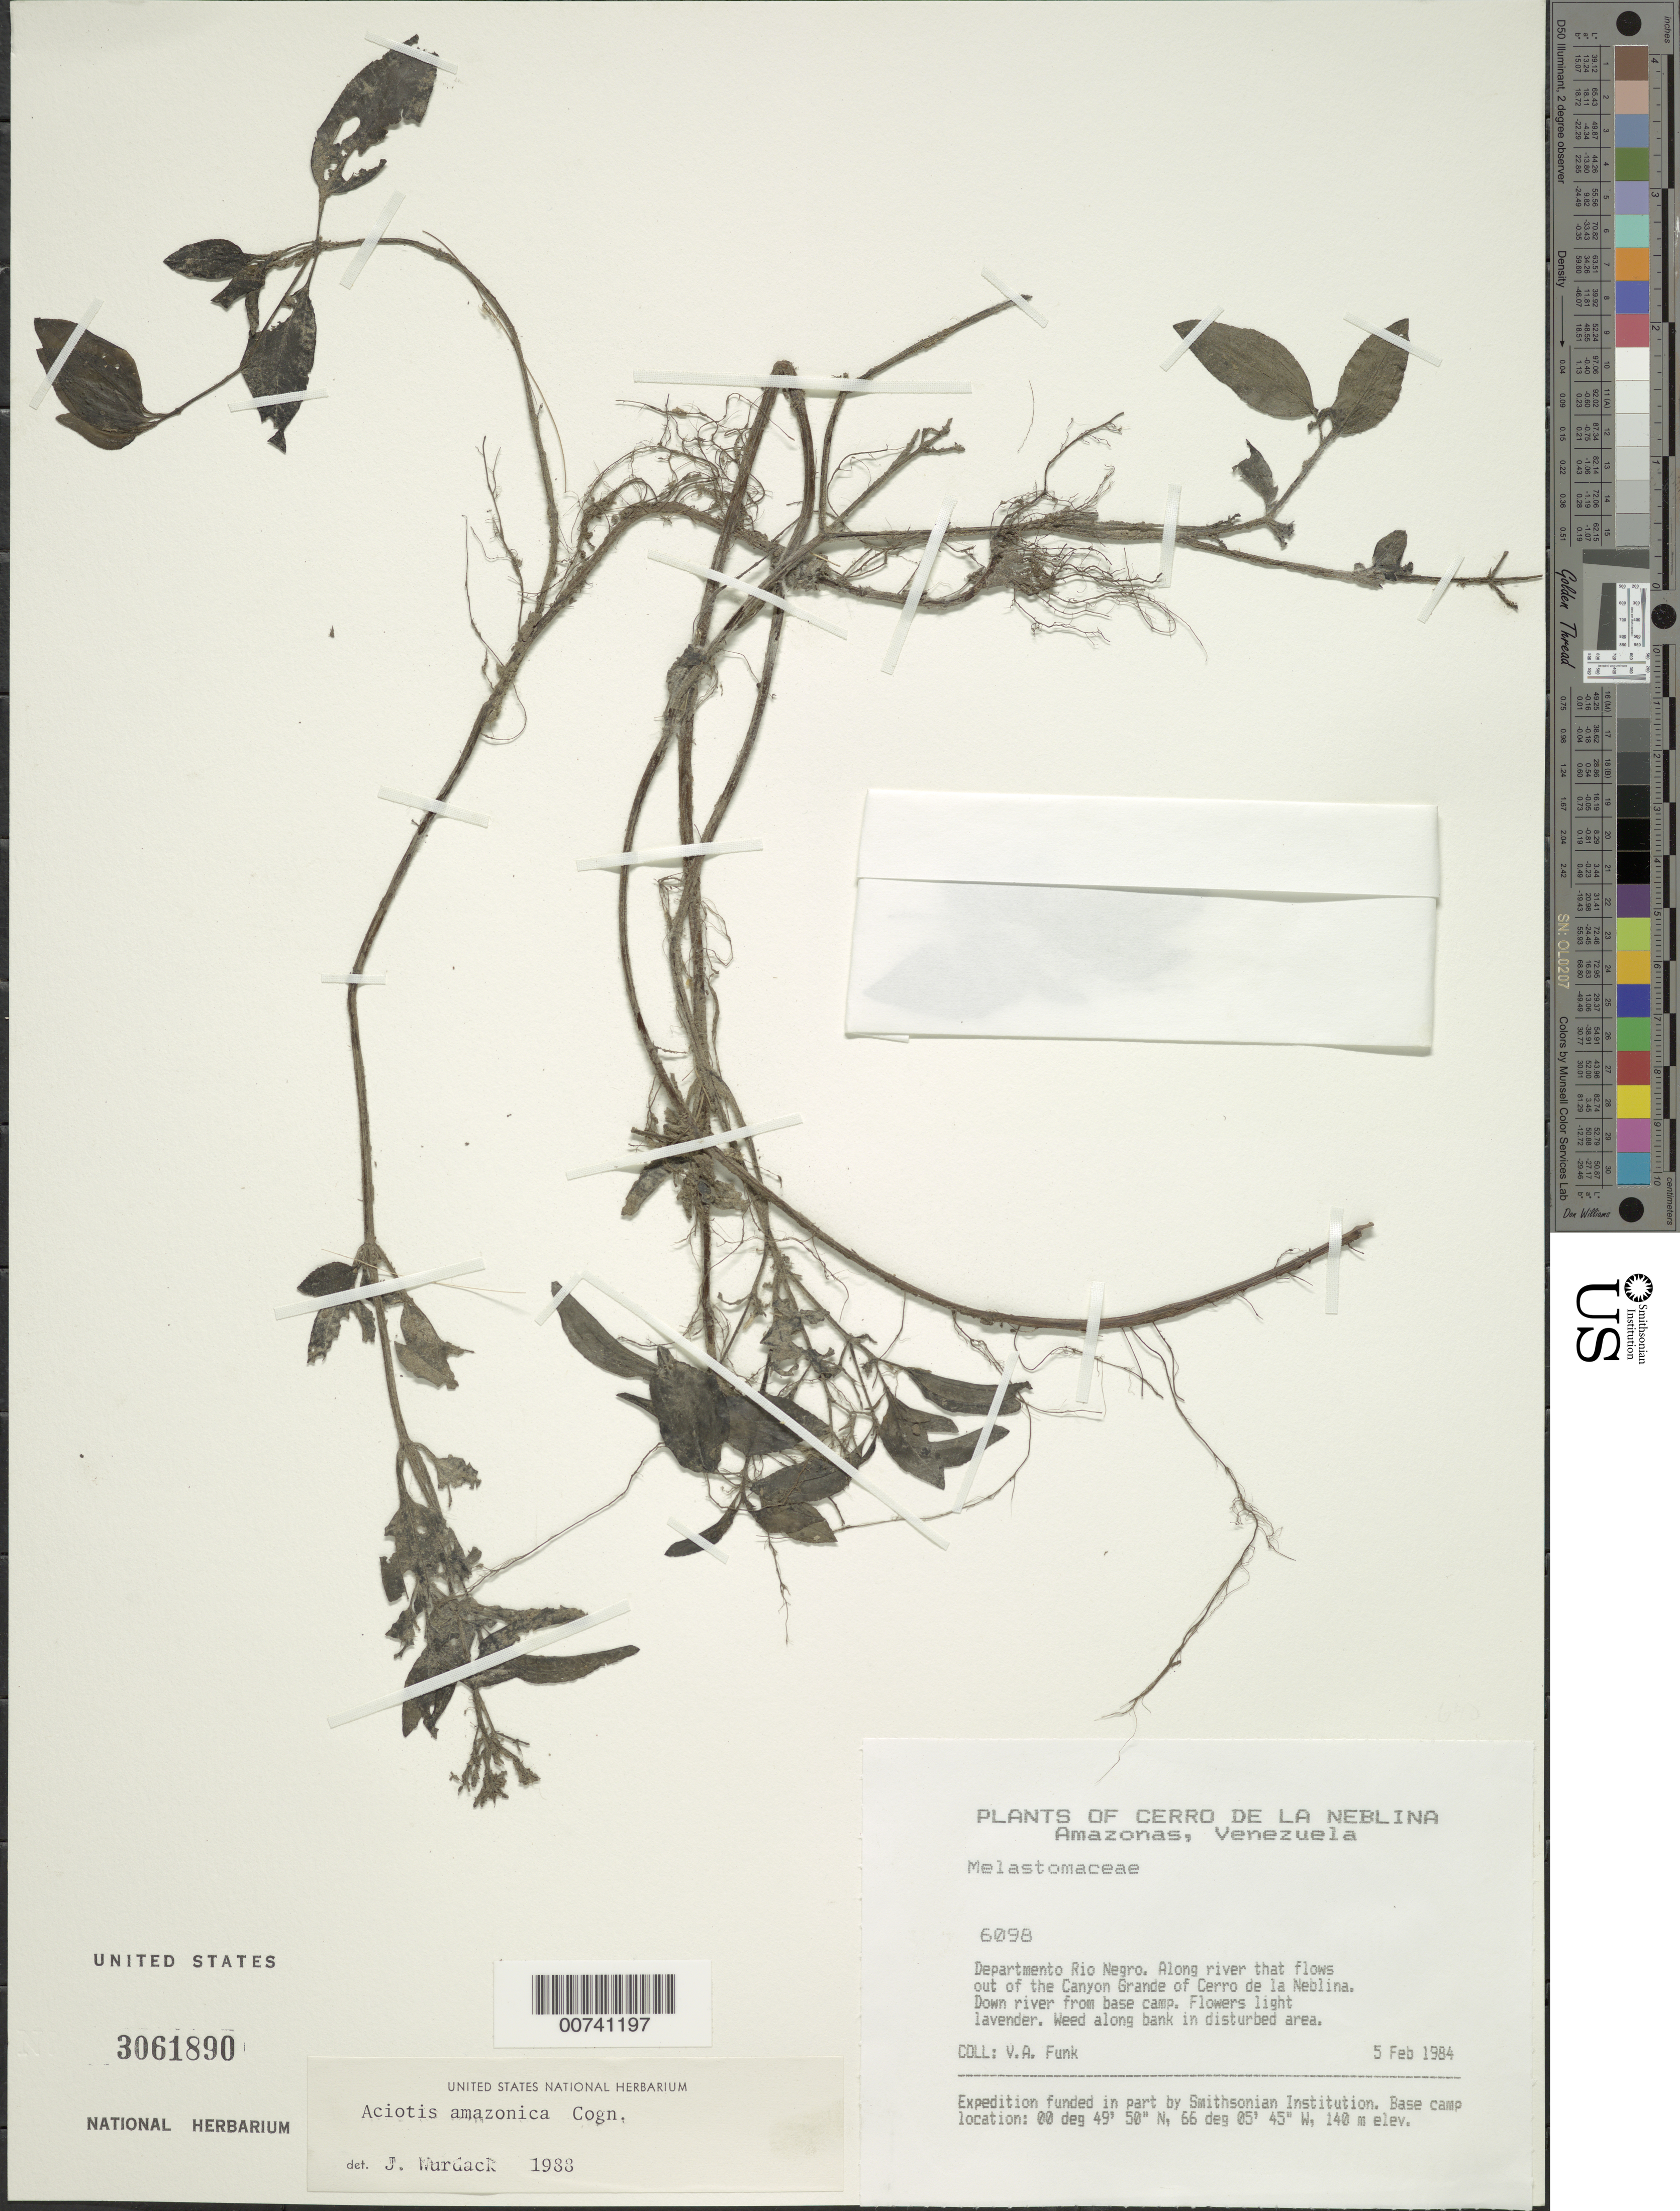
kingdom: Plantae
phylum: Tracheophyta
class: Magnoliopsida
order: Myrtales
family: Melastomataceae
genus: Aciotis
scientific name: Aciotis amazonica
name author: Cogn.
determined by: Wurdack, John J., (US), US (UNITED STATES)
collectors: V. Funk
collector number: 6098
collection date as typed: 5-Feb-84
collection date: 1984-02-05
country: Venezuela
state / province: Amazonas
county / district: Río Negro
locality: Canyon Grande, Cerro de la Neblina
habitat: Along riverbank, disturbed area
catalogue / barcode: US 3061890